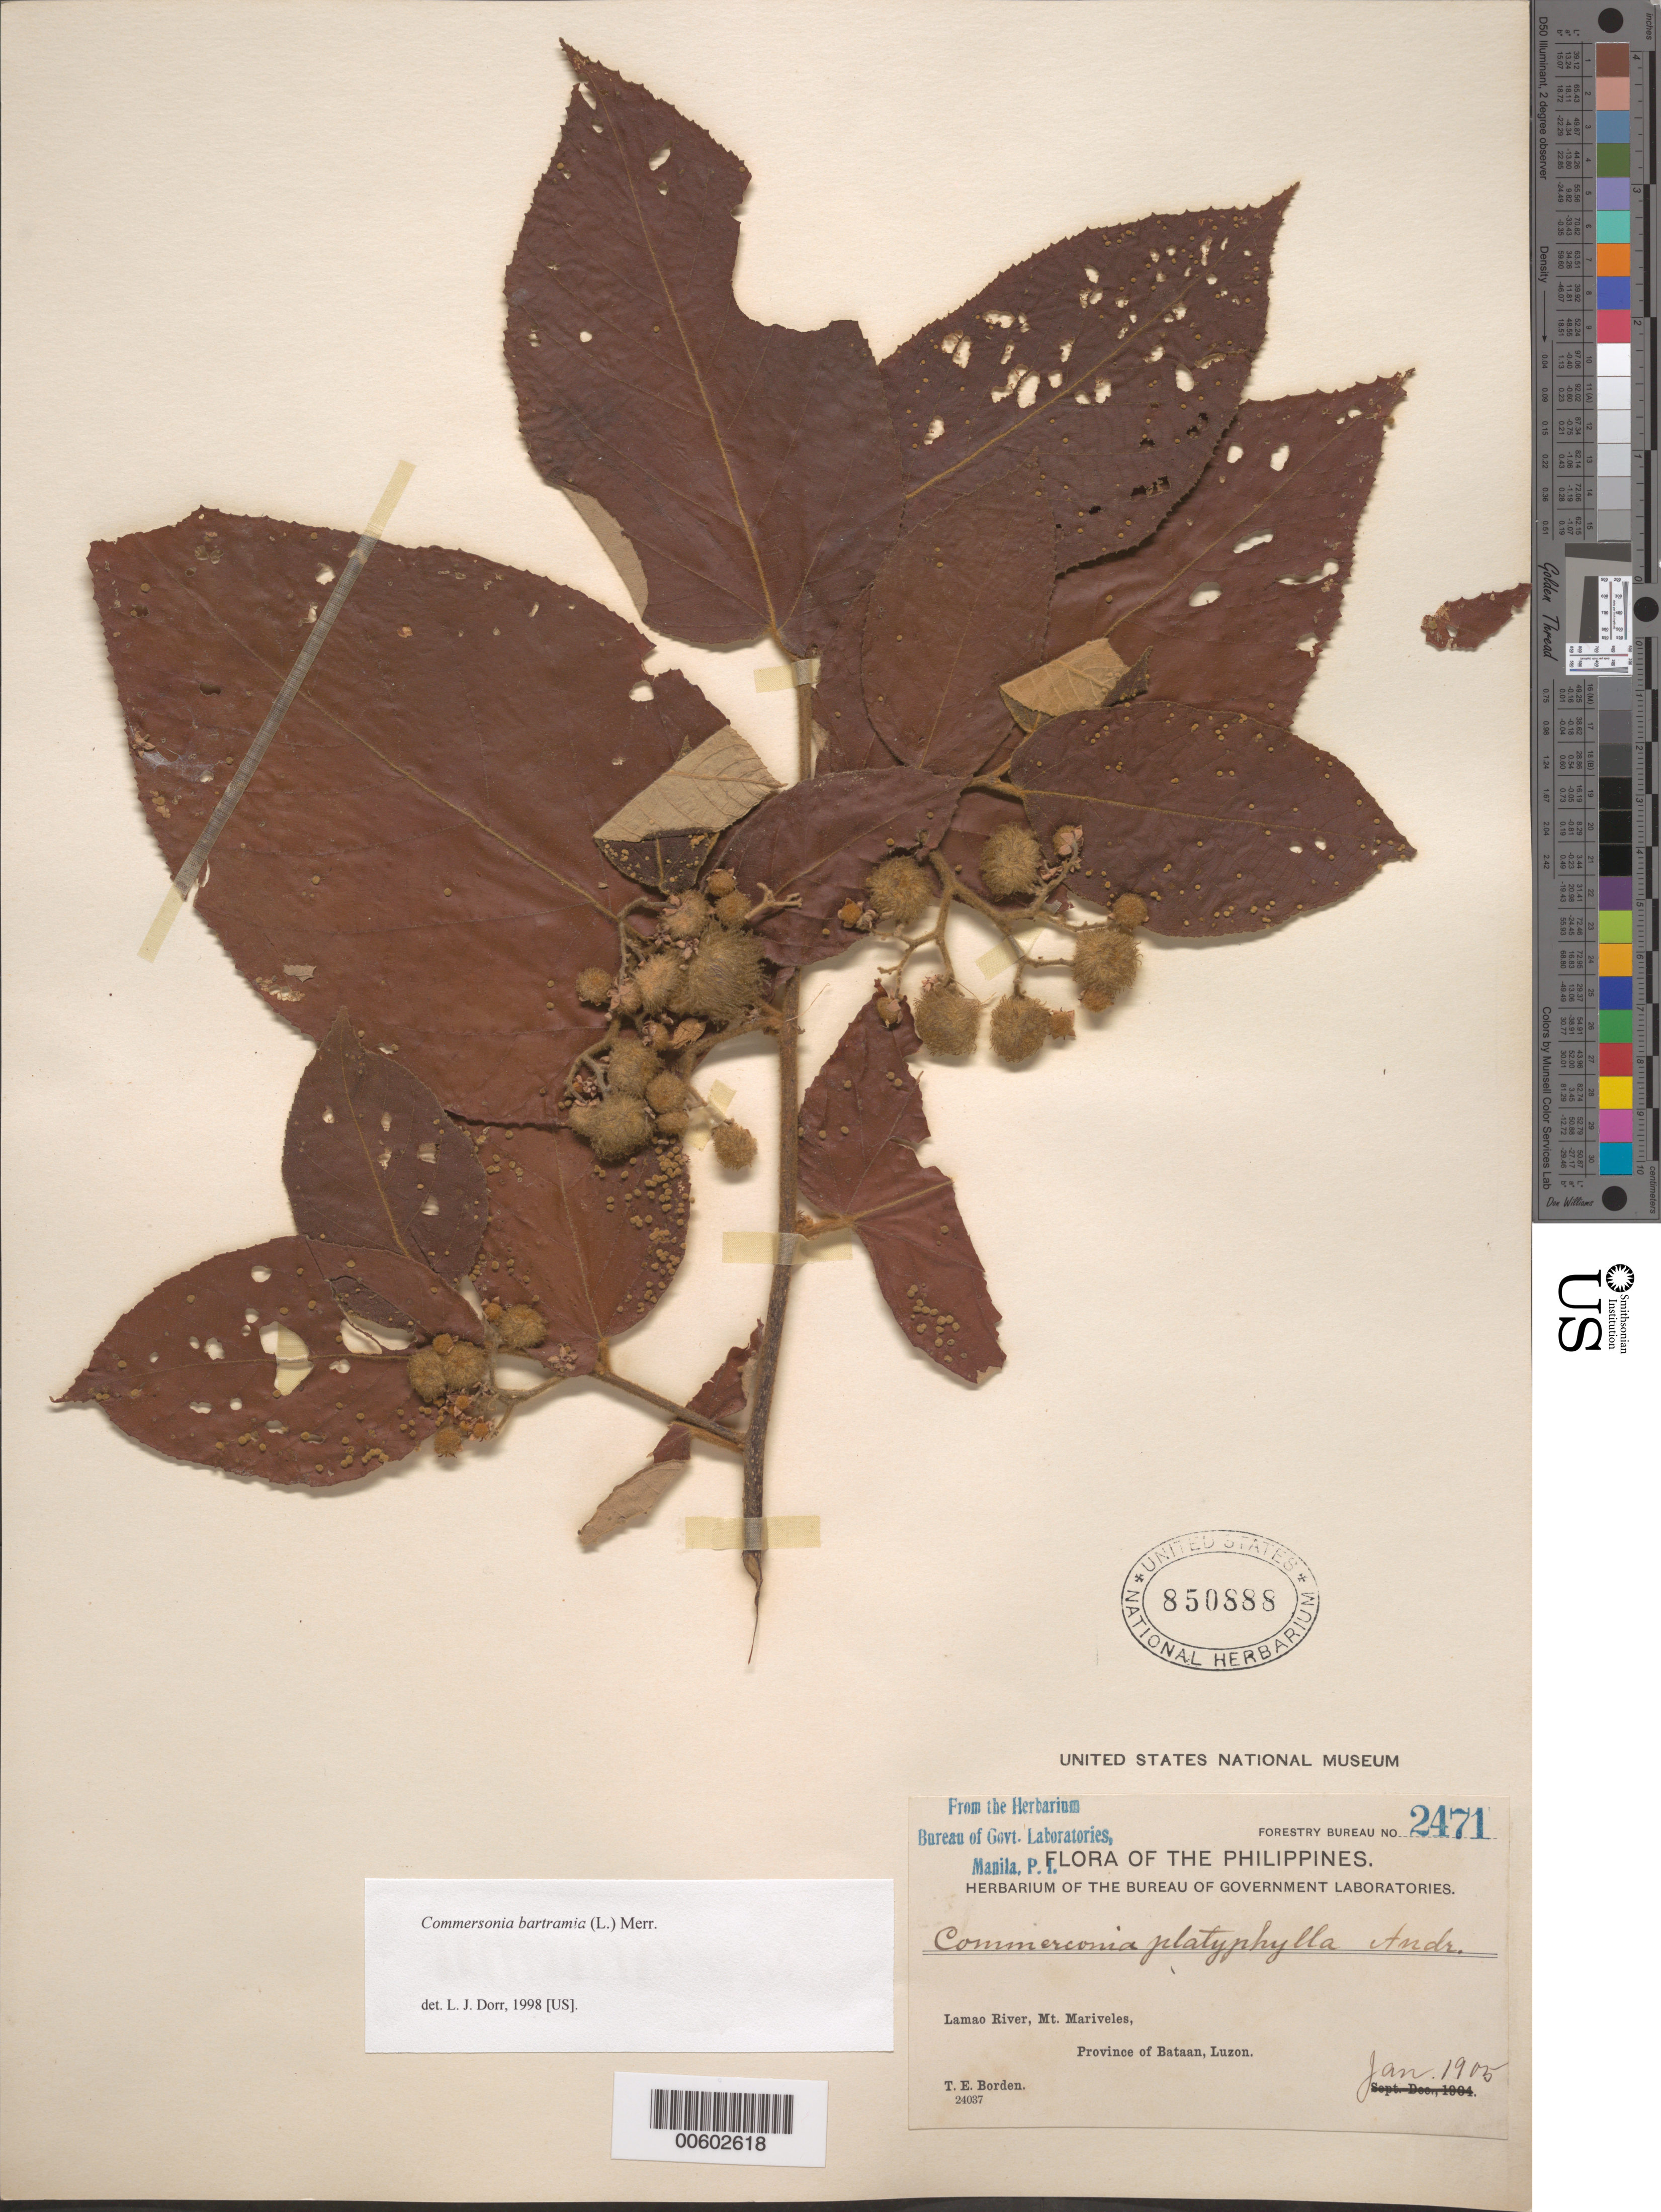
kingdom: Plantae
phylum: Tracheophyta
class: Magnoliopsida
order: Malvales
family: Malvaceae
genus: Commersonia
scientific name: Commersonia bartramia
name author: (L.) Merr.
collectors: T. E. Borden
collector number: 2471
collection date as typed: Jan 1905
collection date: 1905-01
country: Philippines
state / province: Central Luzon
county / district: Bataan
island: Luzon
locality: Lamao River, Mt. Mariveles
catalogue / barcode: US 850888